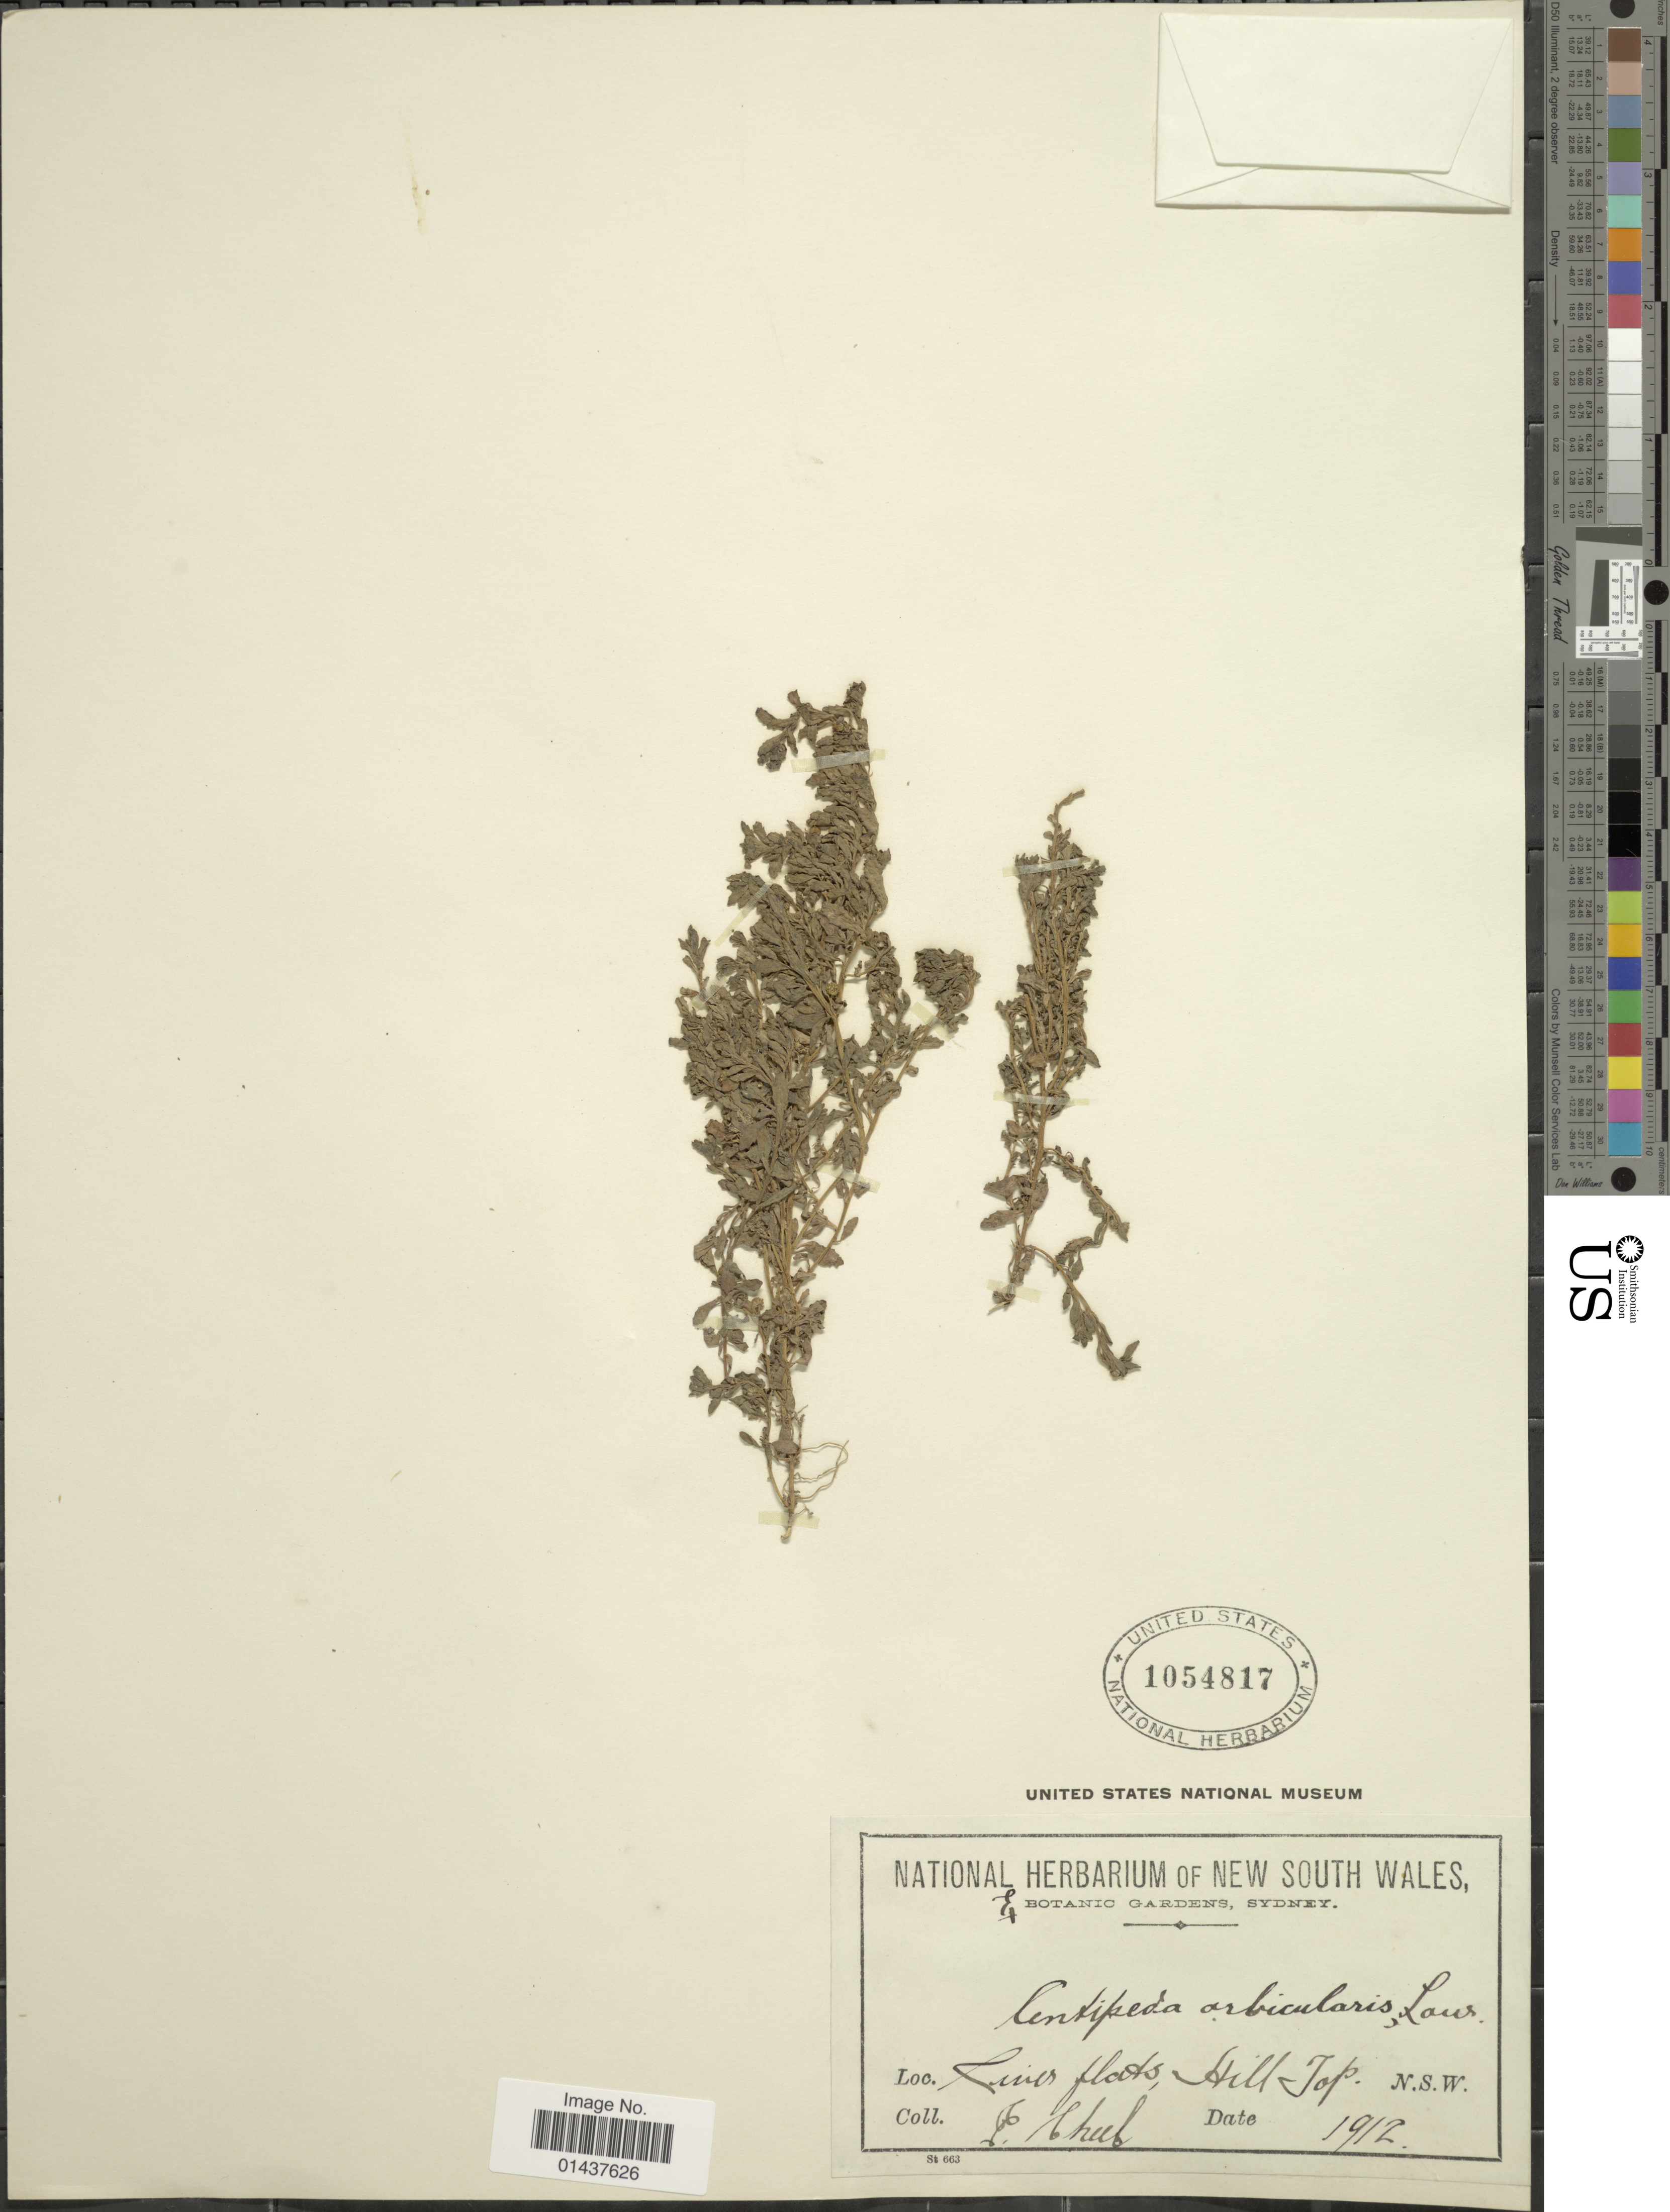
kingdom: Plantae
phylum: Tracheophyta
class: Magnoliopsida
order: Asterales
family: Asteraceae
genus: Centipeda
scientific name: Centipeda minima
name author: (L.) A. Braun & Asch.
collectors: E. Cheel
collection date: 1912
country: Australia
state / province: New South Wales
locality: River flats, Hill Top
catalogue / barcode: US 1054817